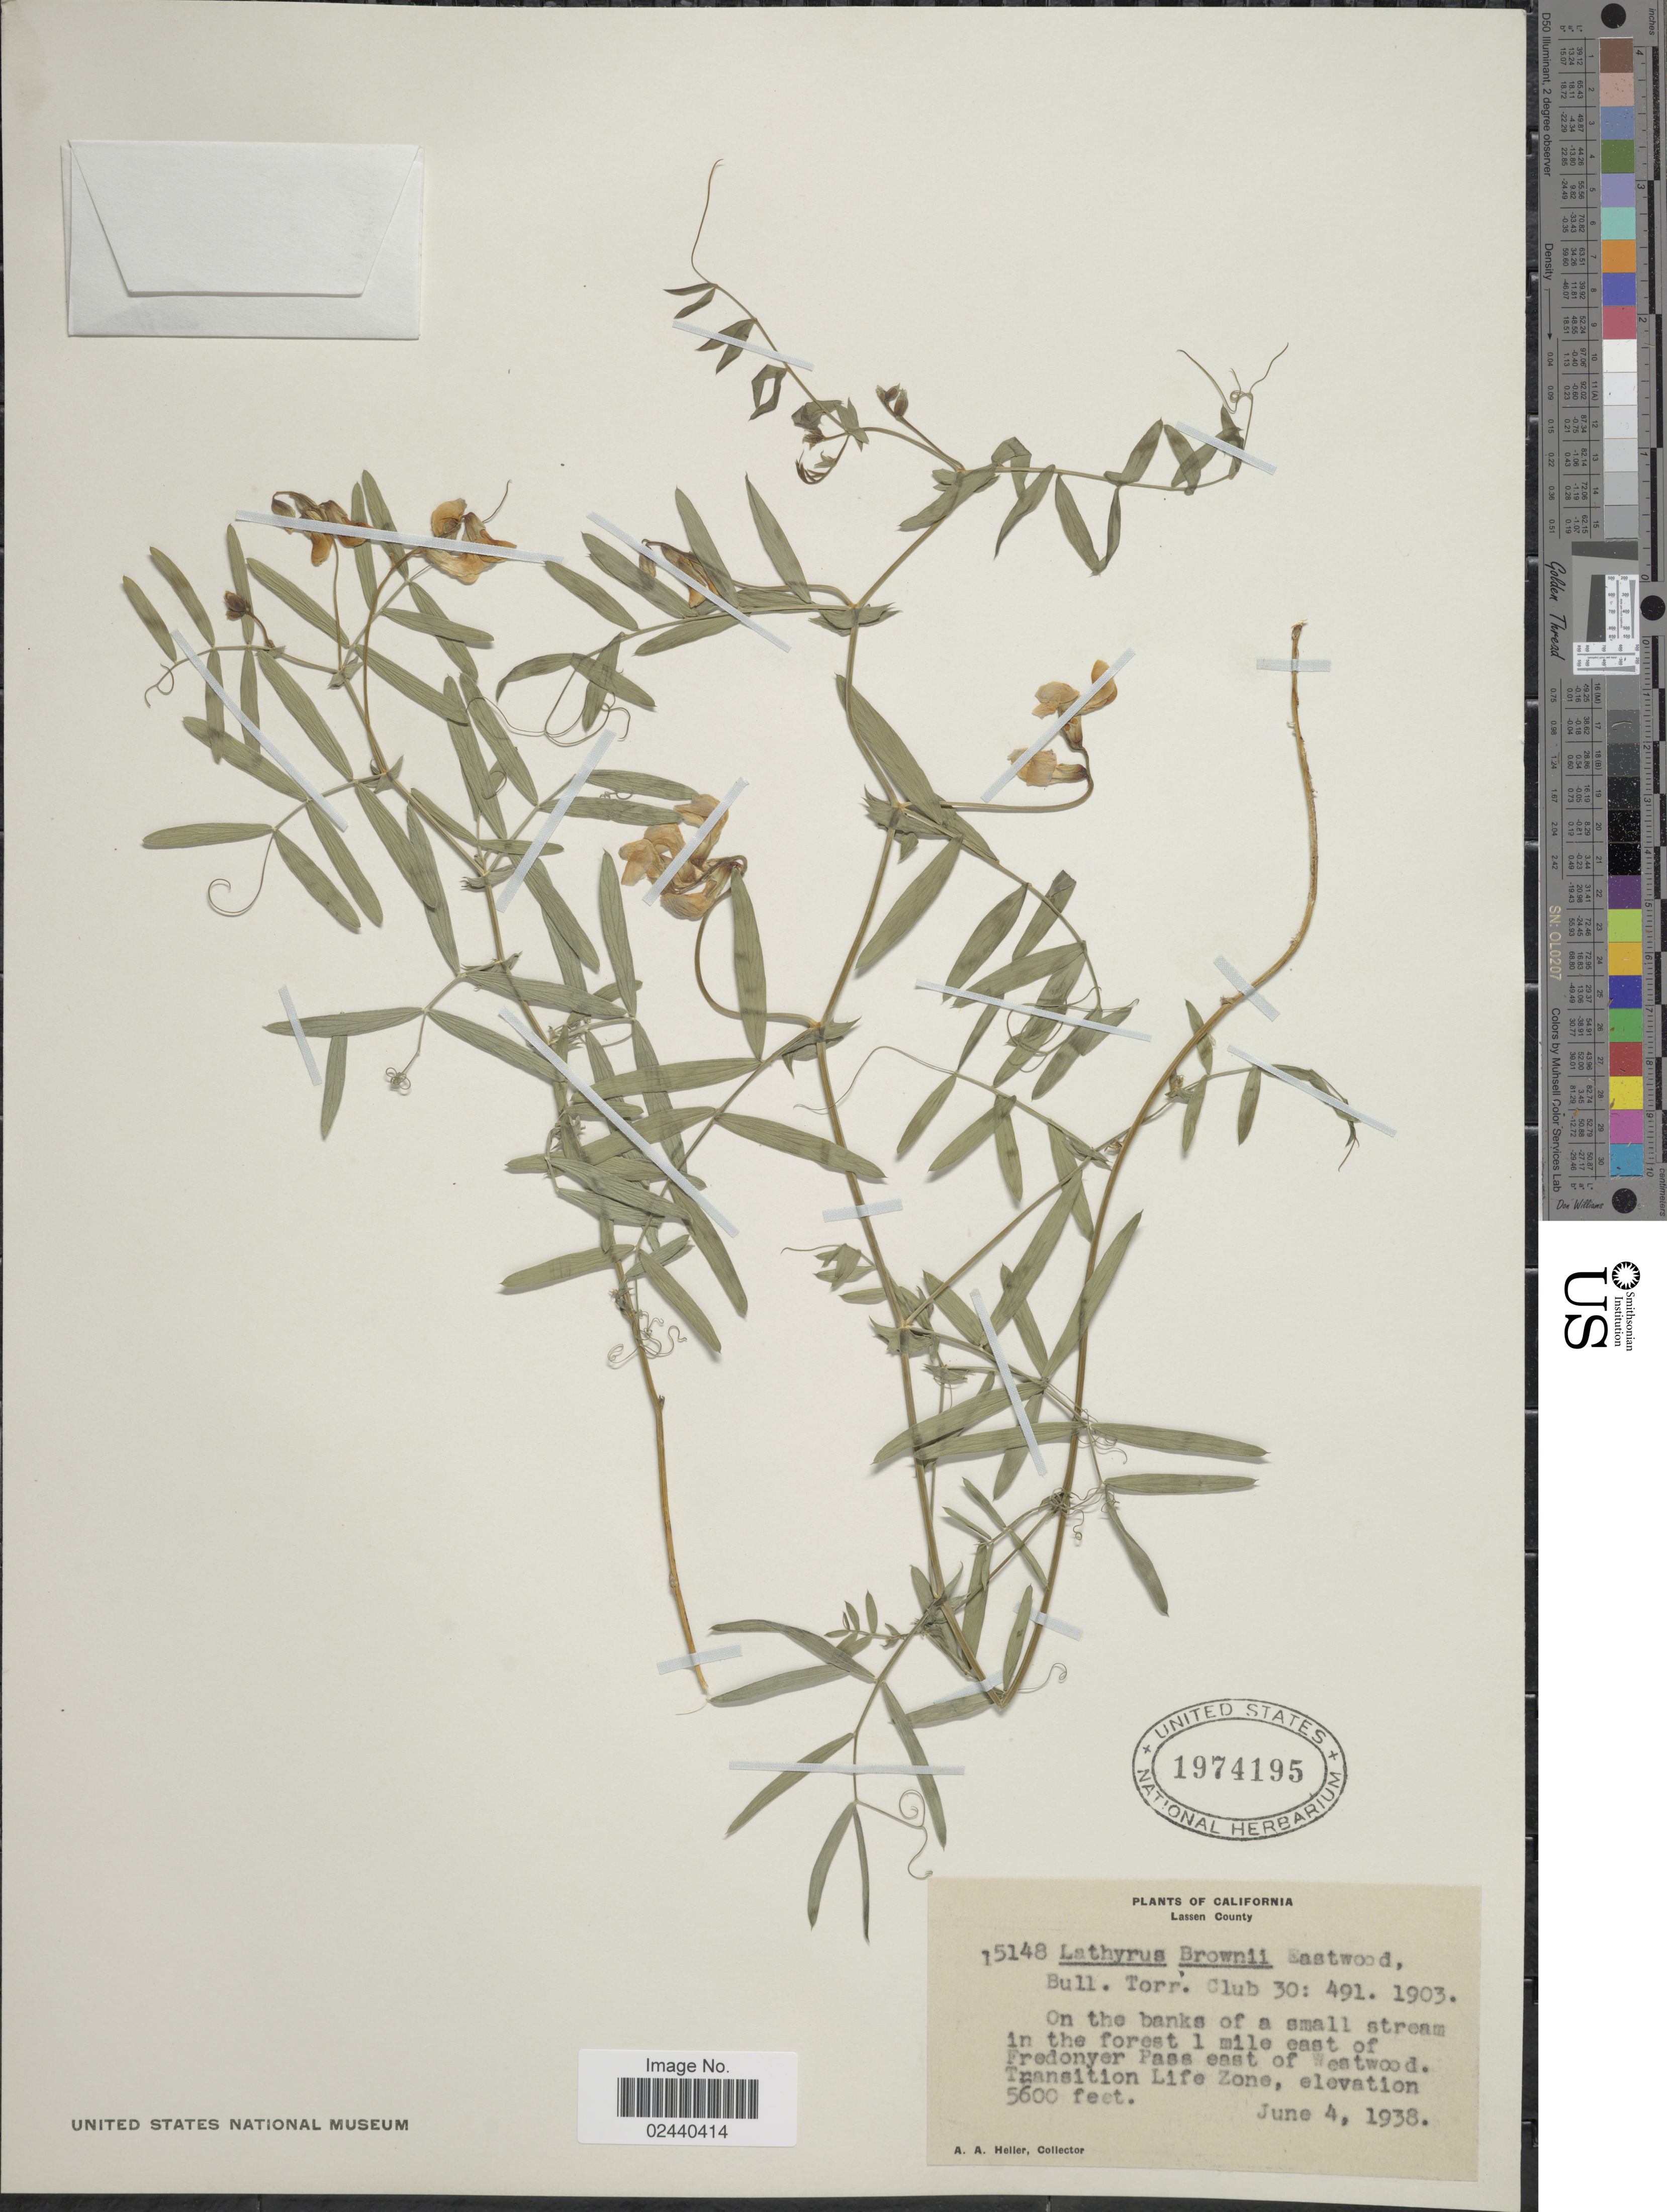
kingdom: Plantae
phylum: Tracheophyta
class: Magnoliopsida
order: Fabales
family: Fabaceae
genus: Lathyrus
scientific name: Lathyrus brownii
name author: Eastw.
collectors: A. A. Heller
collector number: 15148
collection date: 1938-06-04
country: United States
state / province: California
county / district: Lassen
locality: Lassen County. On the banks of a small stream in the forest 1 mile east of Fredonyer Pass east of Westwood. Transition Life Zone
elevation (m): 1707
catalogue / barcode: US 1974195